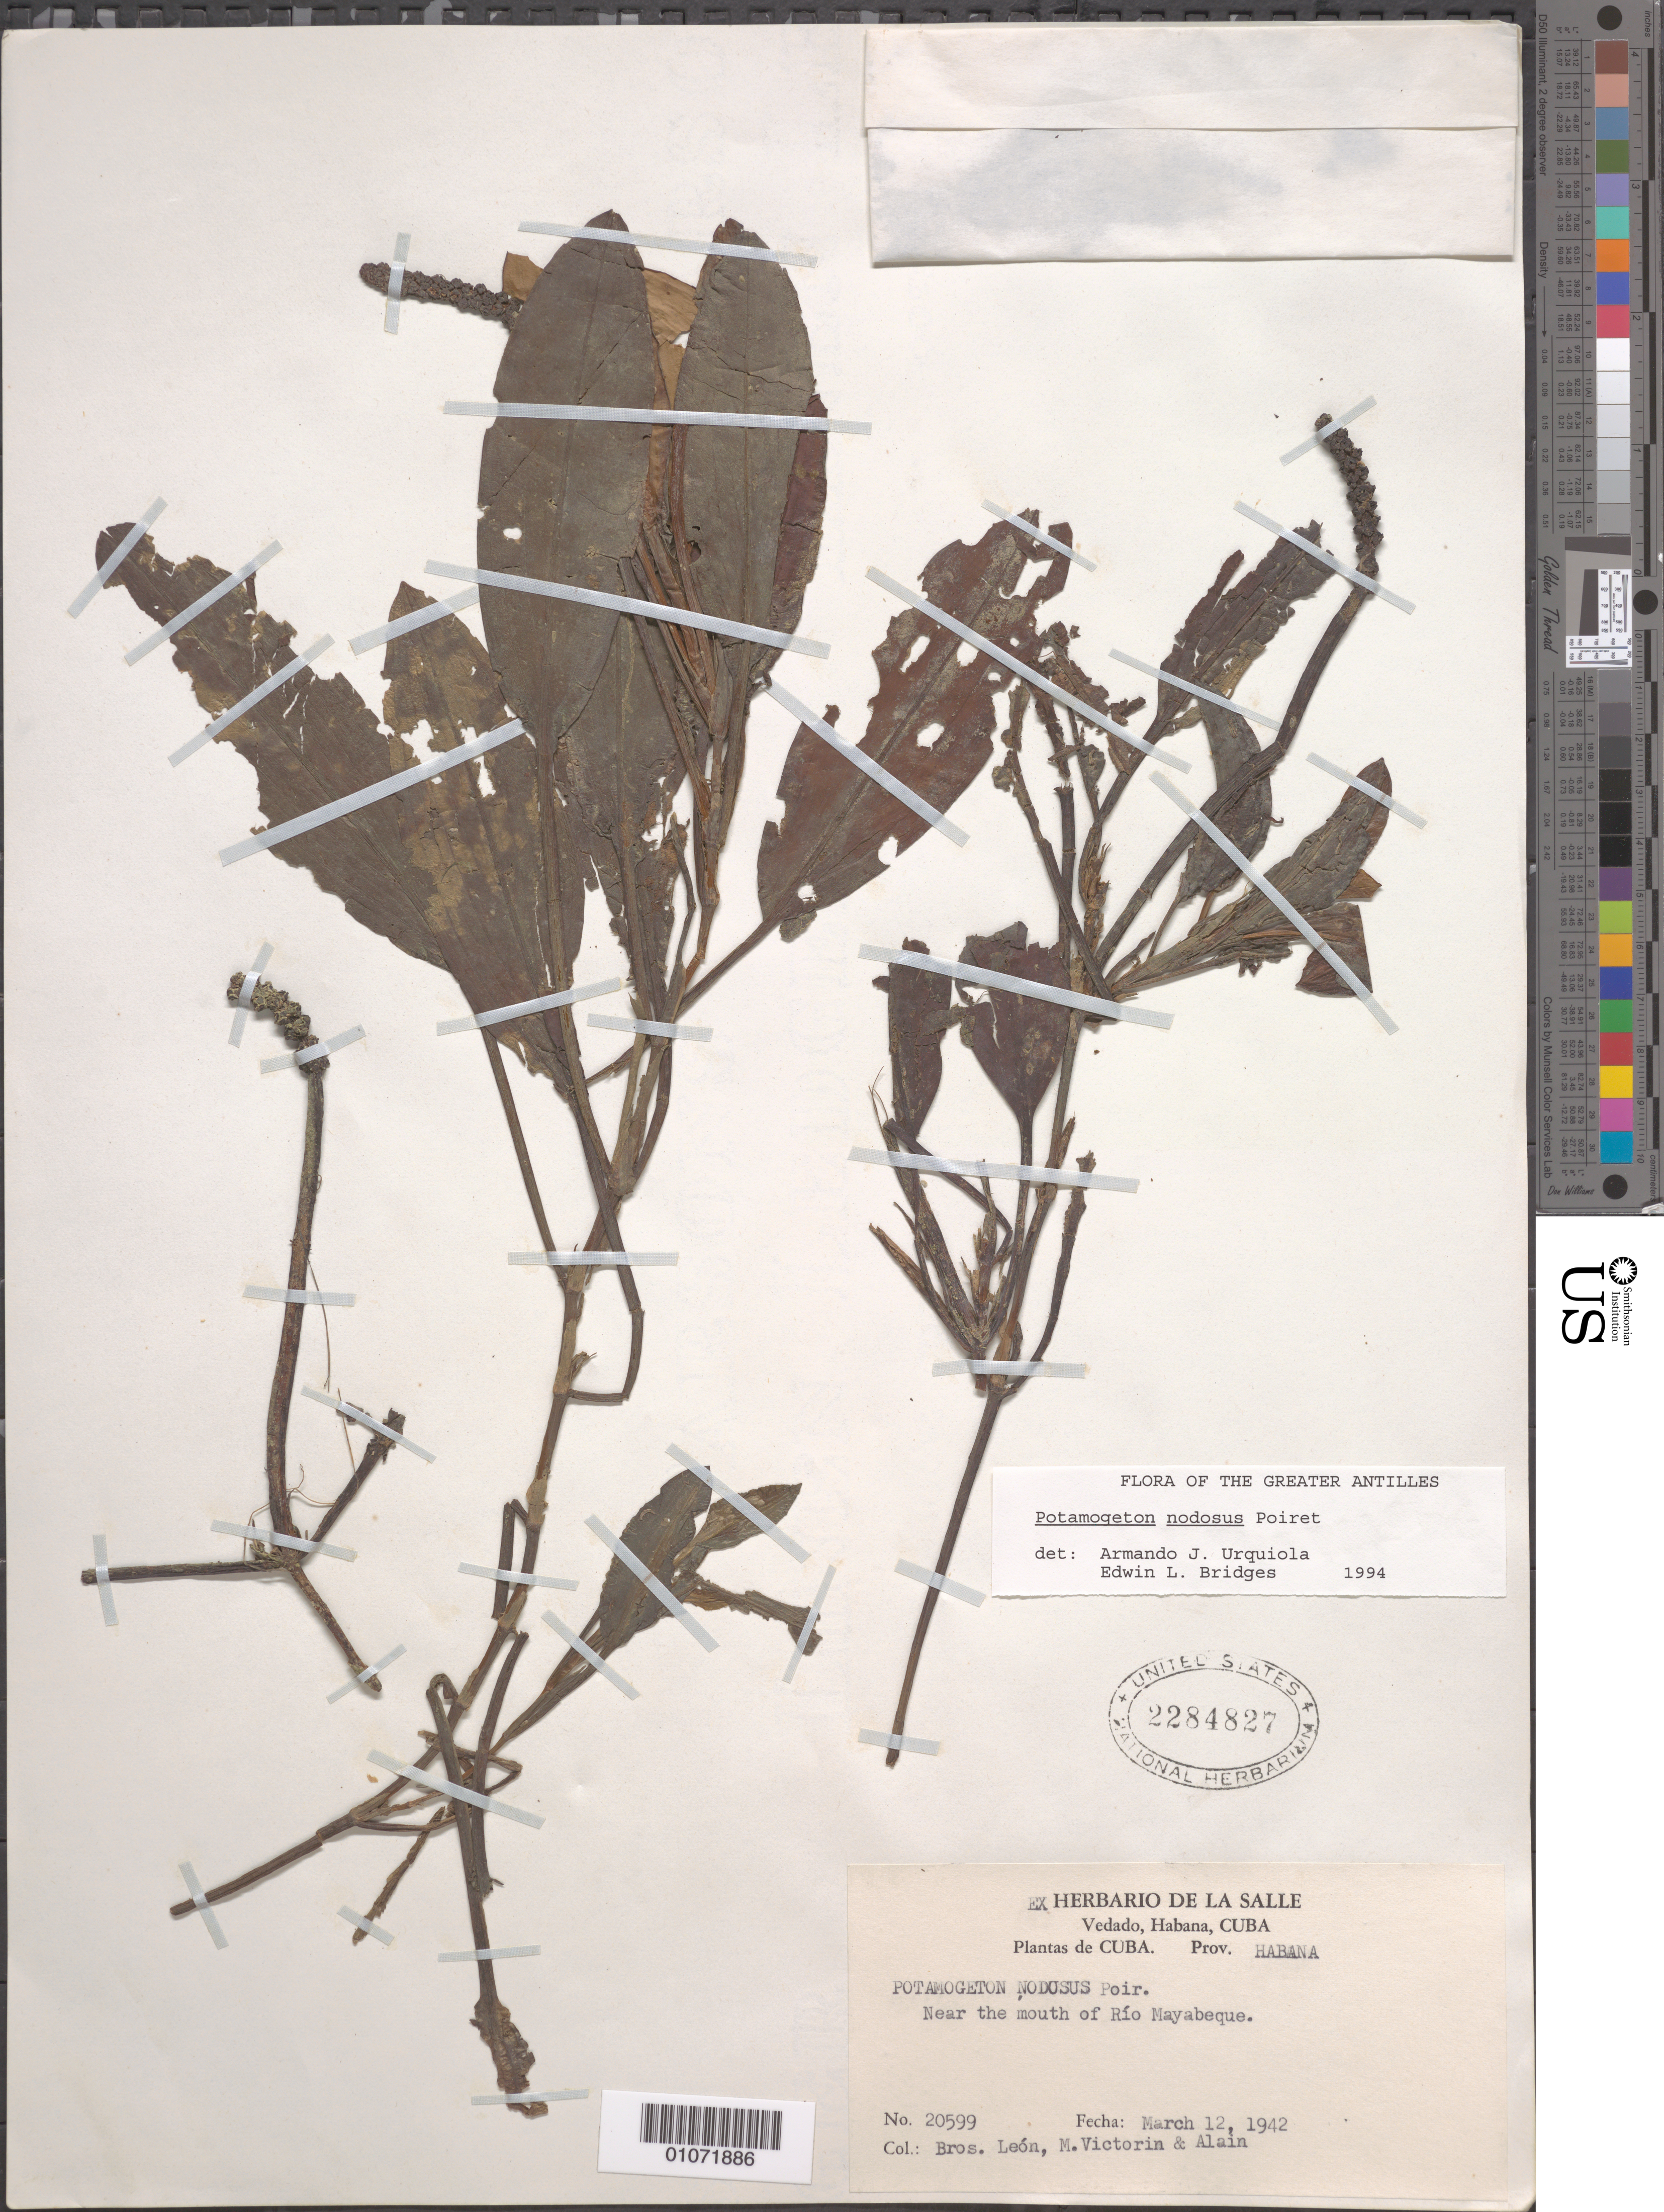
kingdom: Plantae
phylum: Tracheophyta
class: Liliopsida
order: Alismatales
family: Potamogetonaceae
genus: Potamogeton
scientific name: Potamogeton nodosus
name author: Poir.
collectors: Bro. León, F. Victorin & A. H. Liogier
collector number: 20599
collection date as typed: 12 Mar 1942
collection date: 1942-03-12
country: Cuba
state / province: La Habana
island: Cuba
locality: Near the mouth of Rio Mayabeque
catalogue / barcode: US 2284827